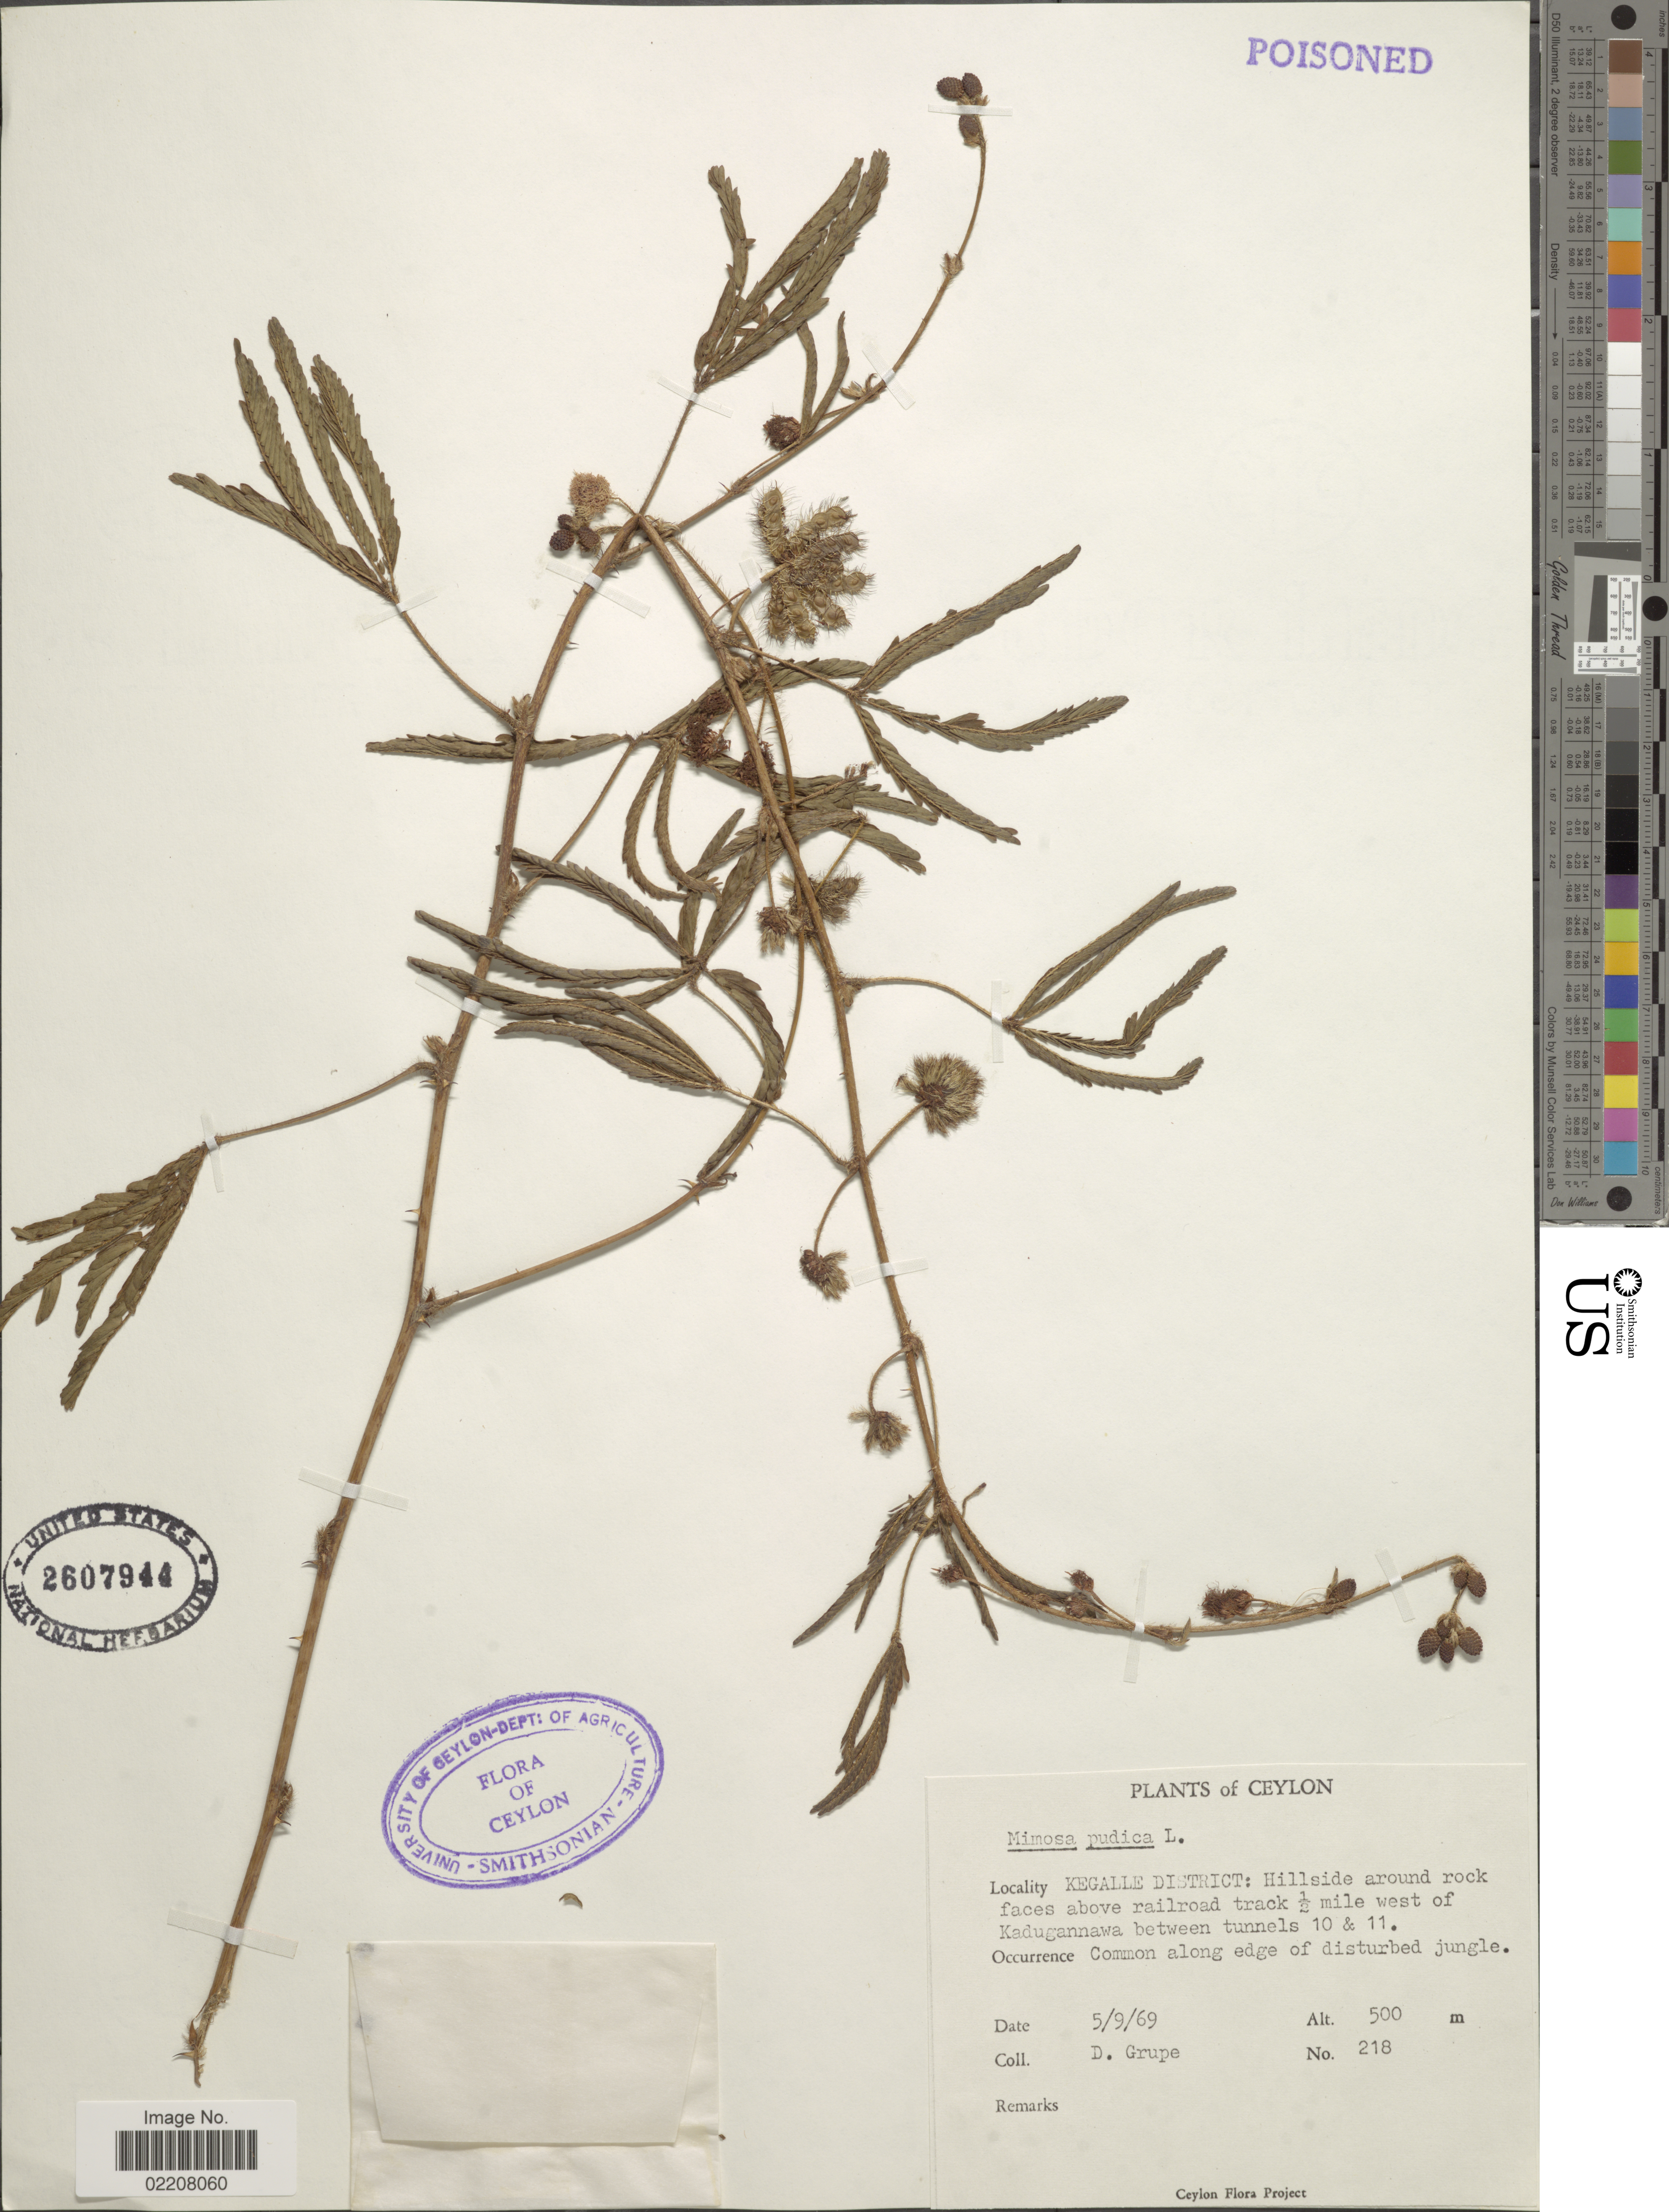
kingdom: Plantae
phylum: Tracheophyta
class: Magnoliopsida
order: Fabales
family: Fabaceae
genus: Mimosa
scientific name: Mimosa pudica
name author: L.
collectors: D. Grupe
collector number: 218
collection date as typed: Transcribed d/m/y: 5/9/69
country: Sri Lanka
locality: Ceylon, Kegalle District; Hillside around rock faces above railroad track 1/2 mile west of Kadugannawa between tunnels 10& 11, common along edge of disturbed jungle.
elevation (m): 500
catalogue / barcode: US 2607944